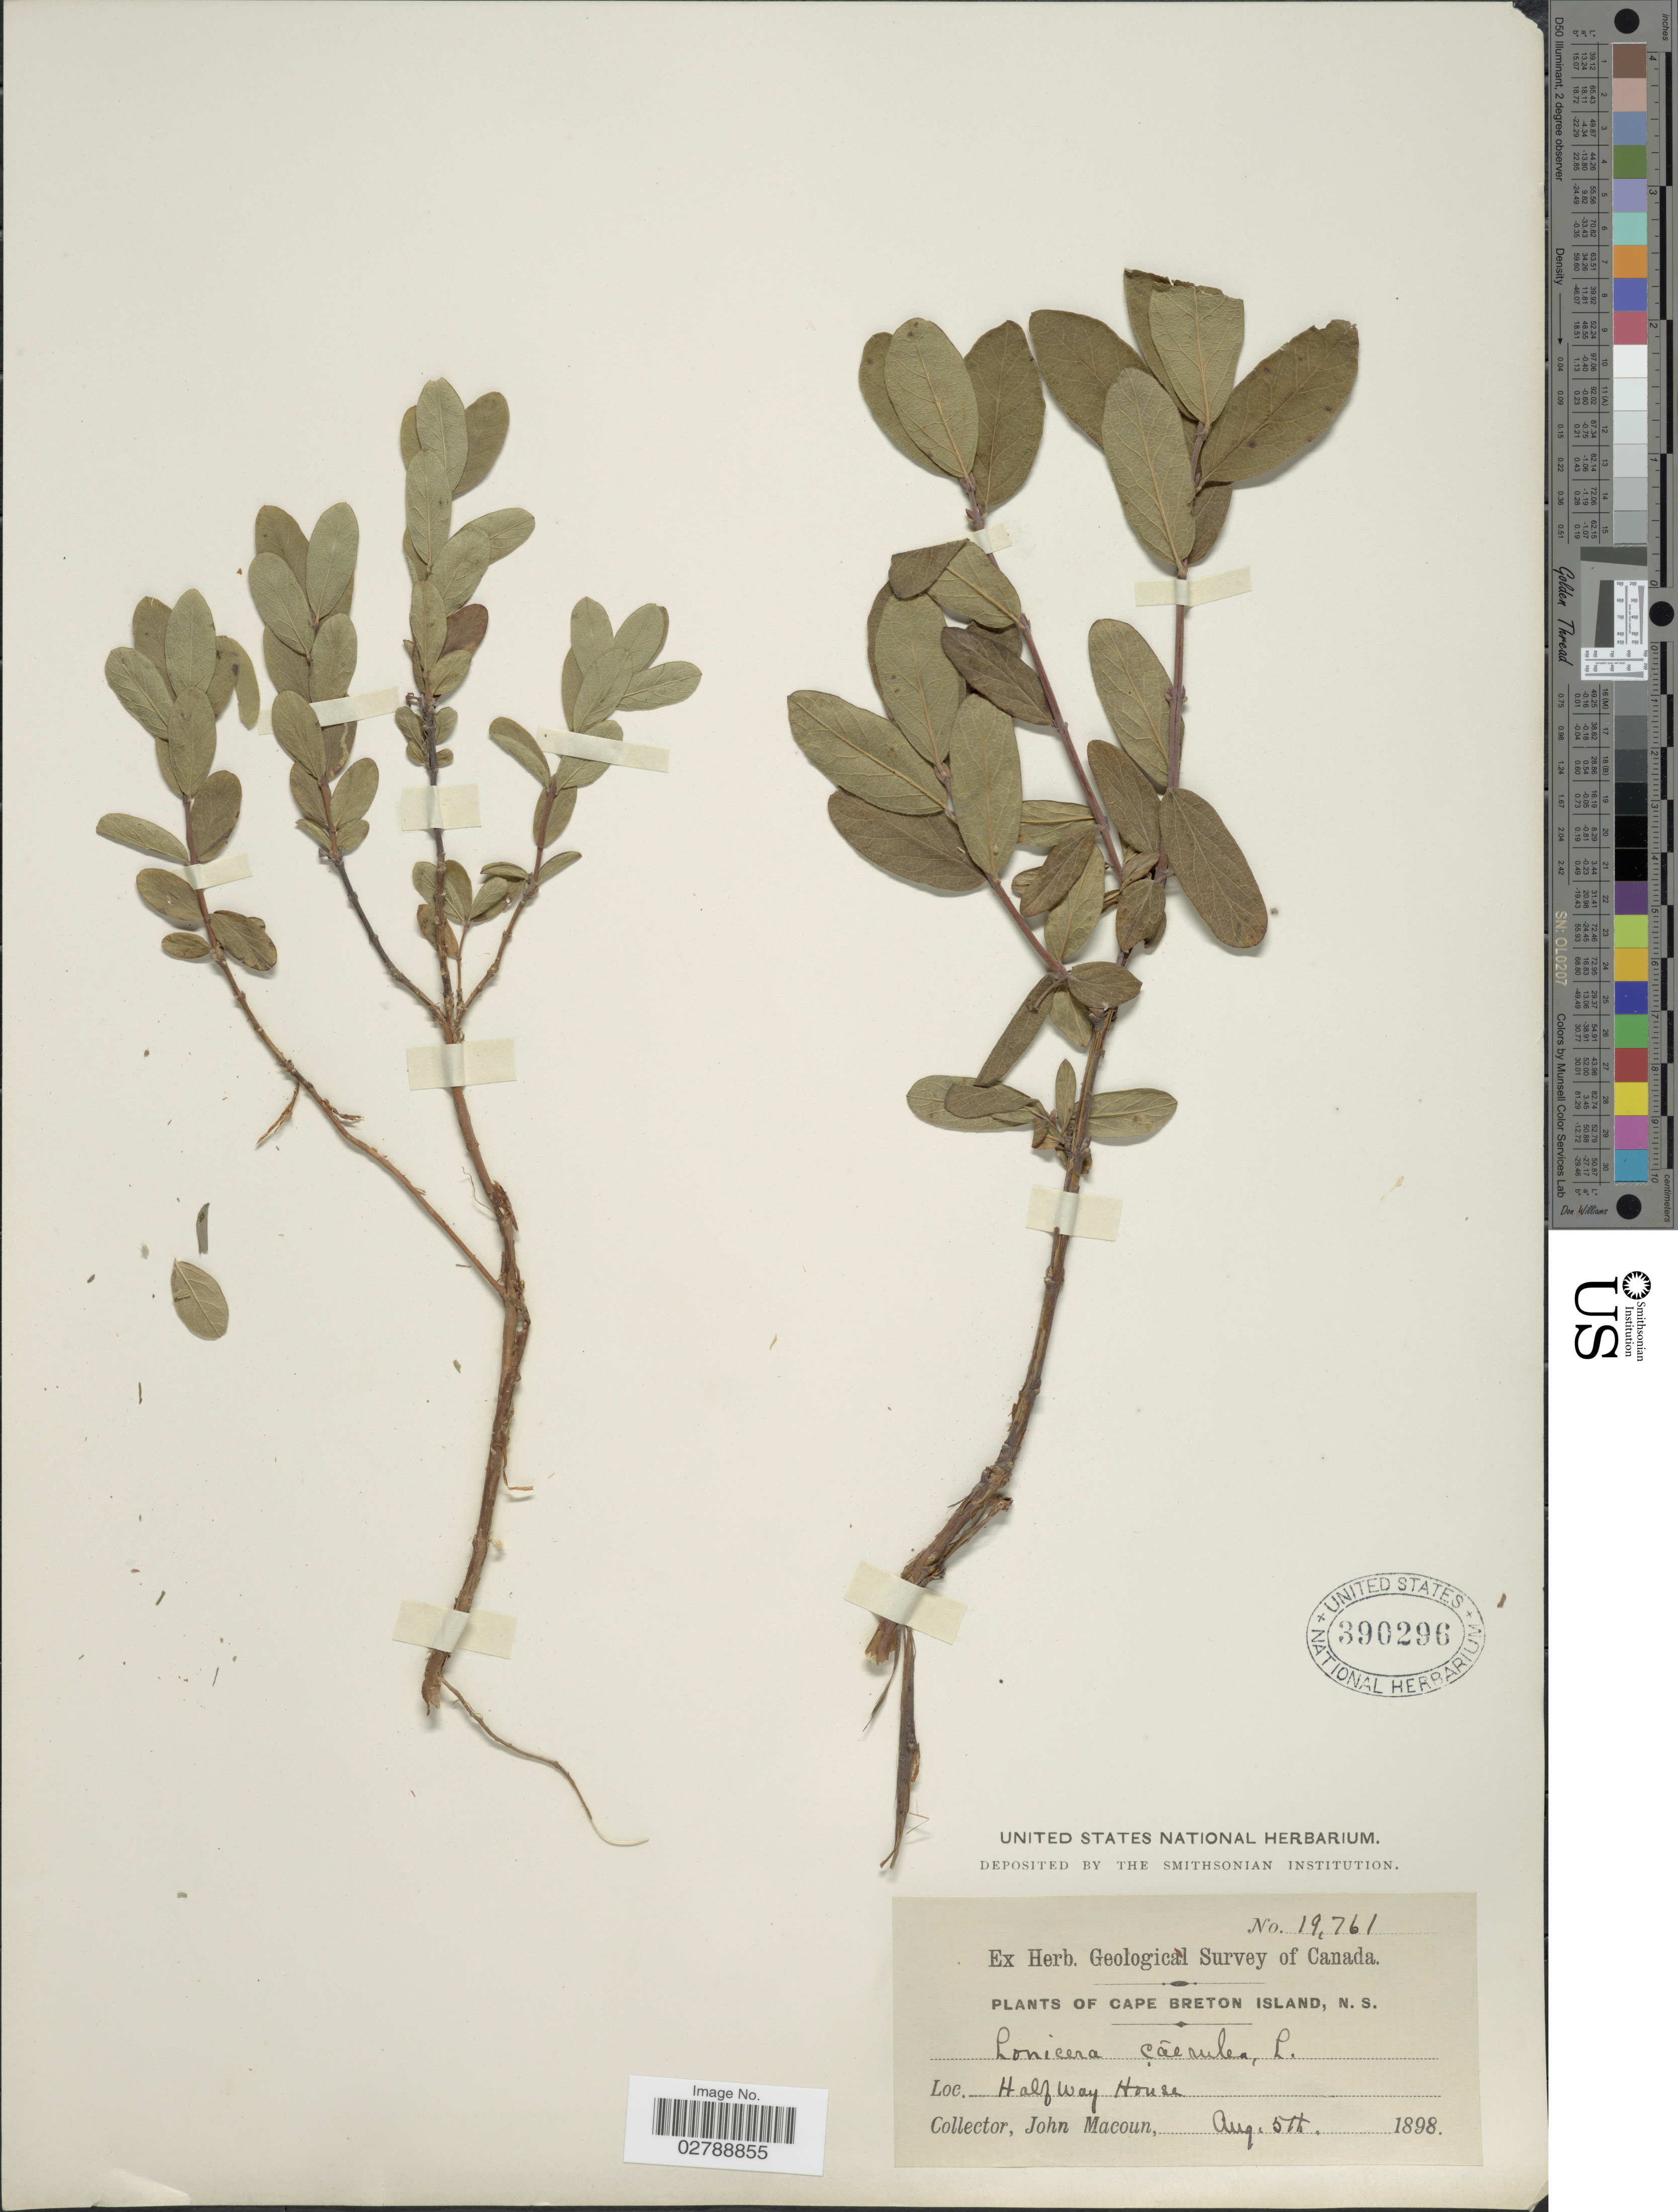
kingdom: Plantae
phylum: Tracheophyta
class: Magnoliopsida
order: Dipsacales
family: Caprifoliaceae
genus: Lonicera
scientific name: Lonicera caerulea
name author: L.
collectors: J. Macoun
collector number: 19761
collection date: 1898-08-05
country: Canada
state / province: Nova Scotia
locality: Cape Breton Island. Halfway House.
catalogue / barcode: US 390296